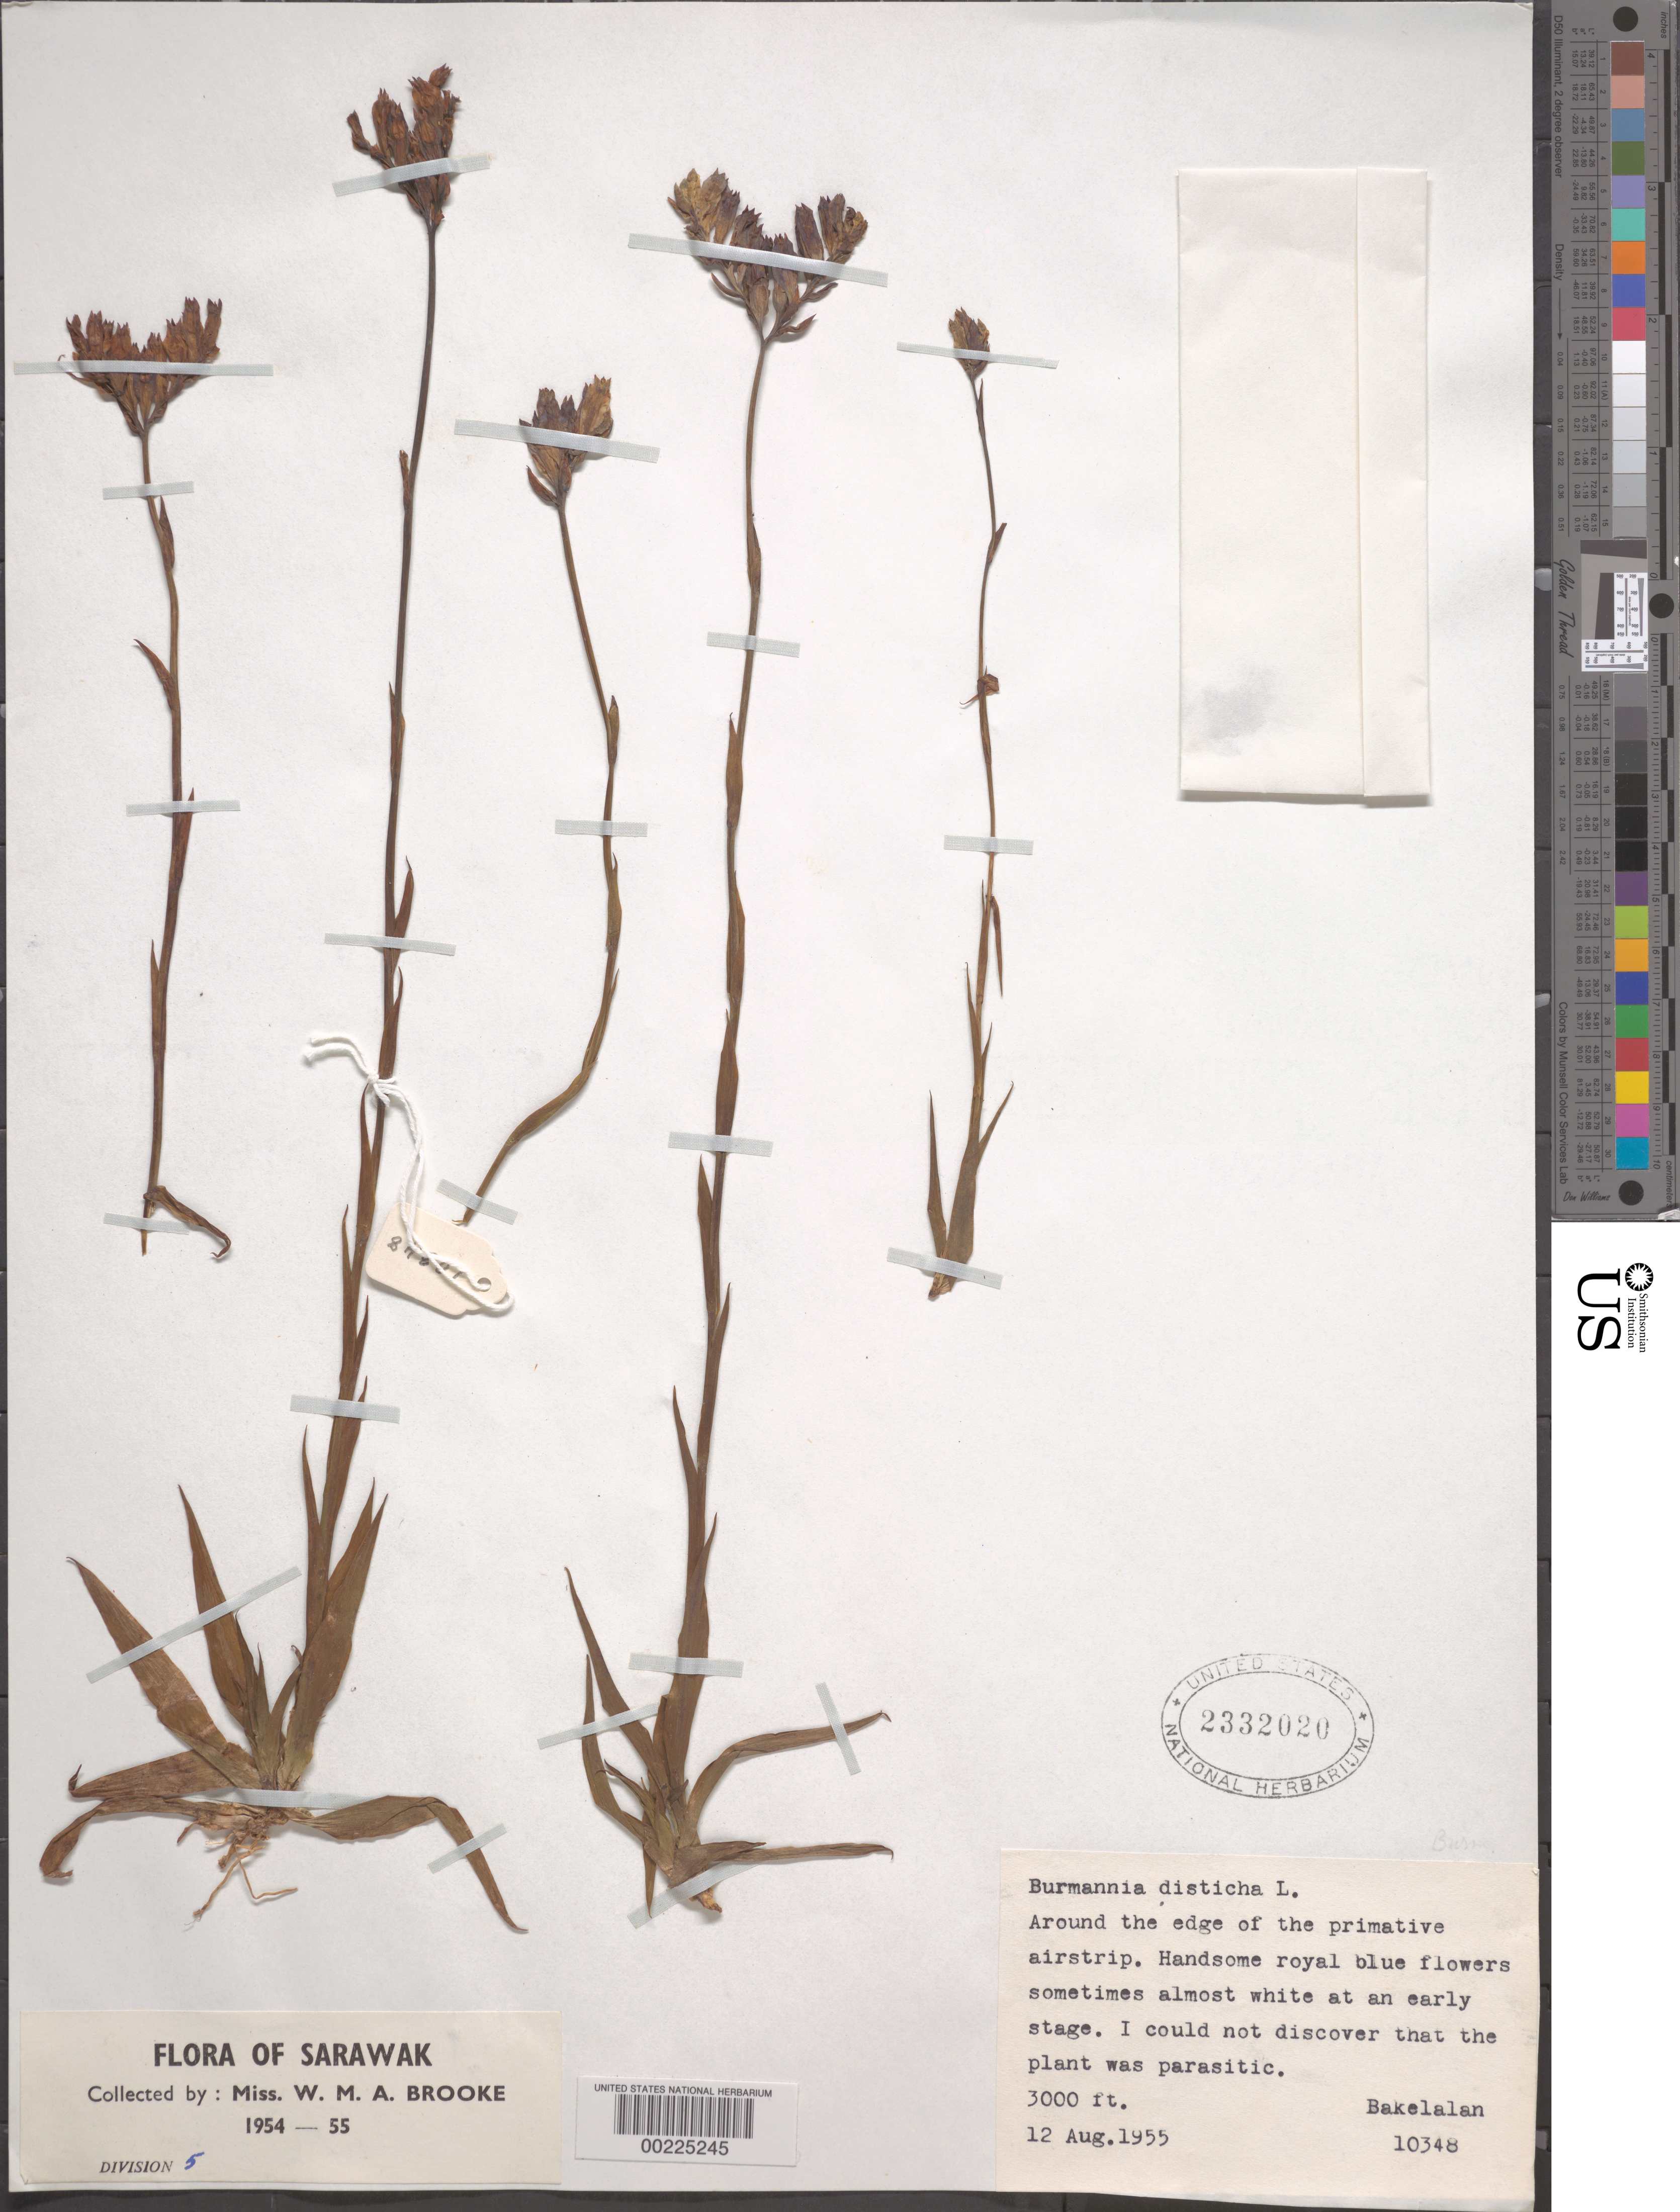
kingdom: Plantae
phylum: Tracheophyta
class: Liliopsida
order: Dioscoreales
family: Burmanniaceae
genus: Burmannia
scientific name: Burmannia disticha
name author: L.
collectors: W. Brooke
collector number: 10348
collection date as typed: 12 Aug 1955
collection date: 1955-08-12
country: Malaysia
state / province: Sarawak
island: Borneo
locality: Bakelalan; around the edge of the primative airstrip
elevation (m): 914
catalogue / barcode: US 2332020